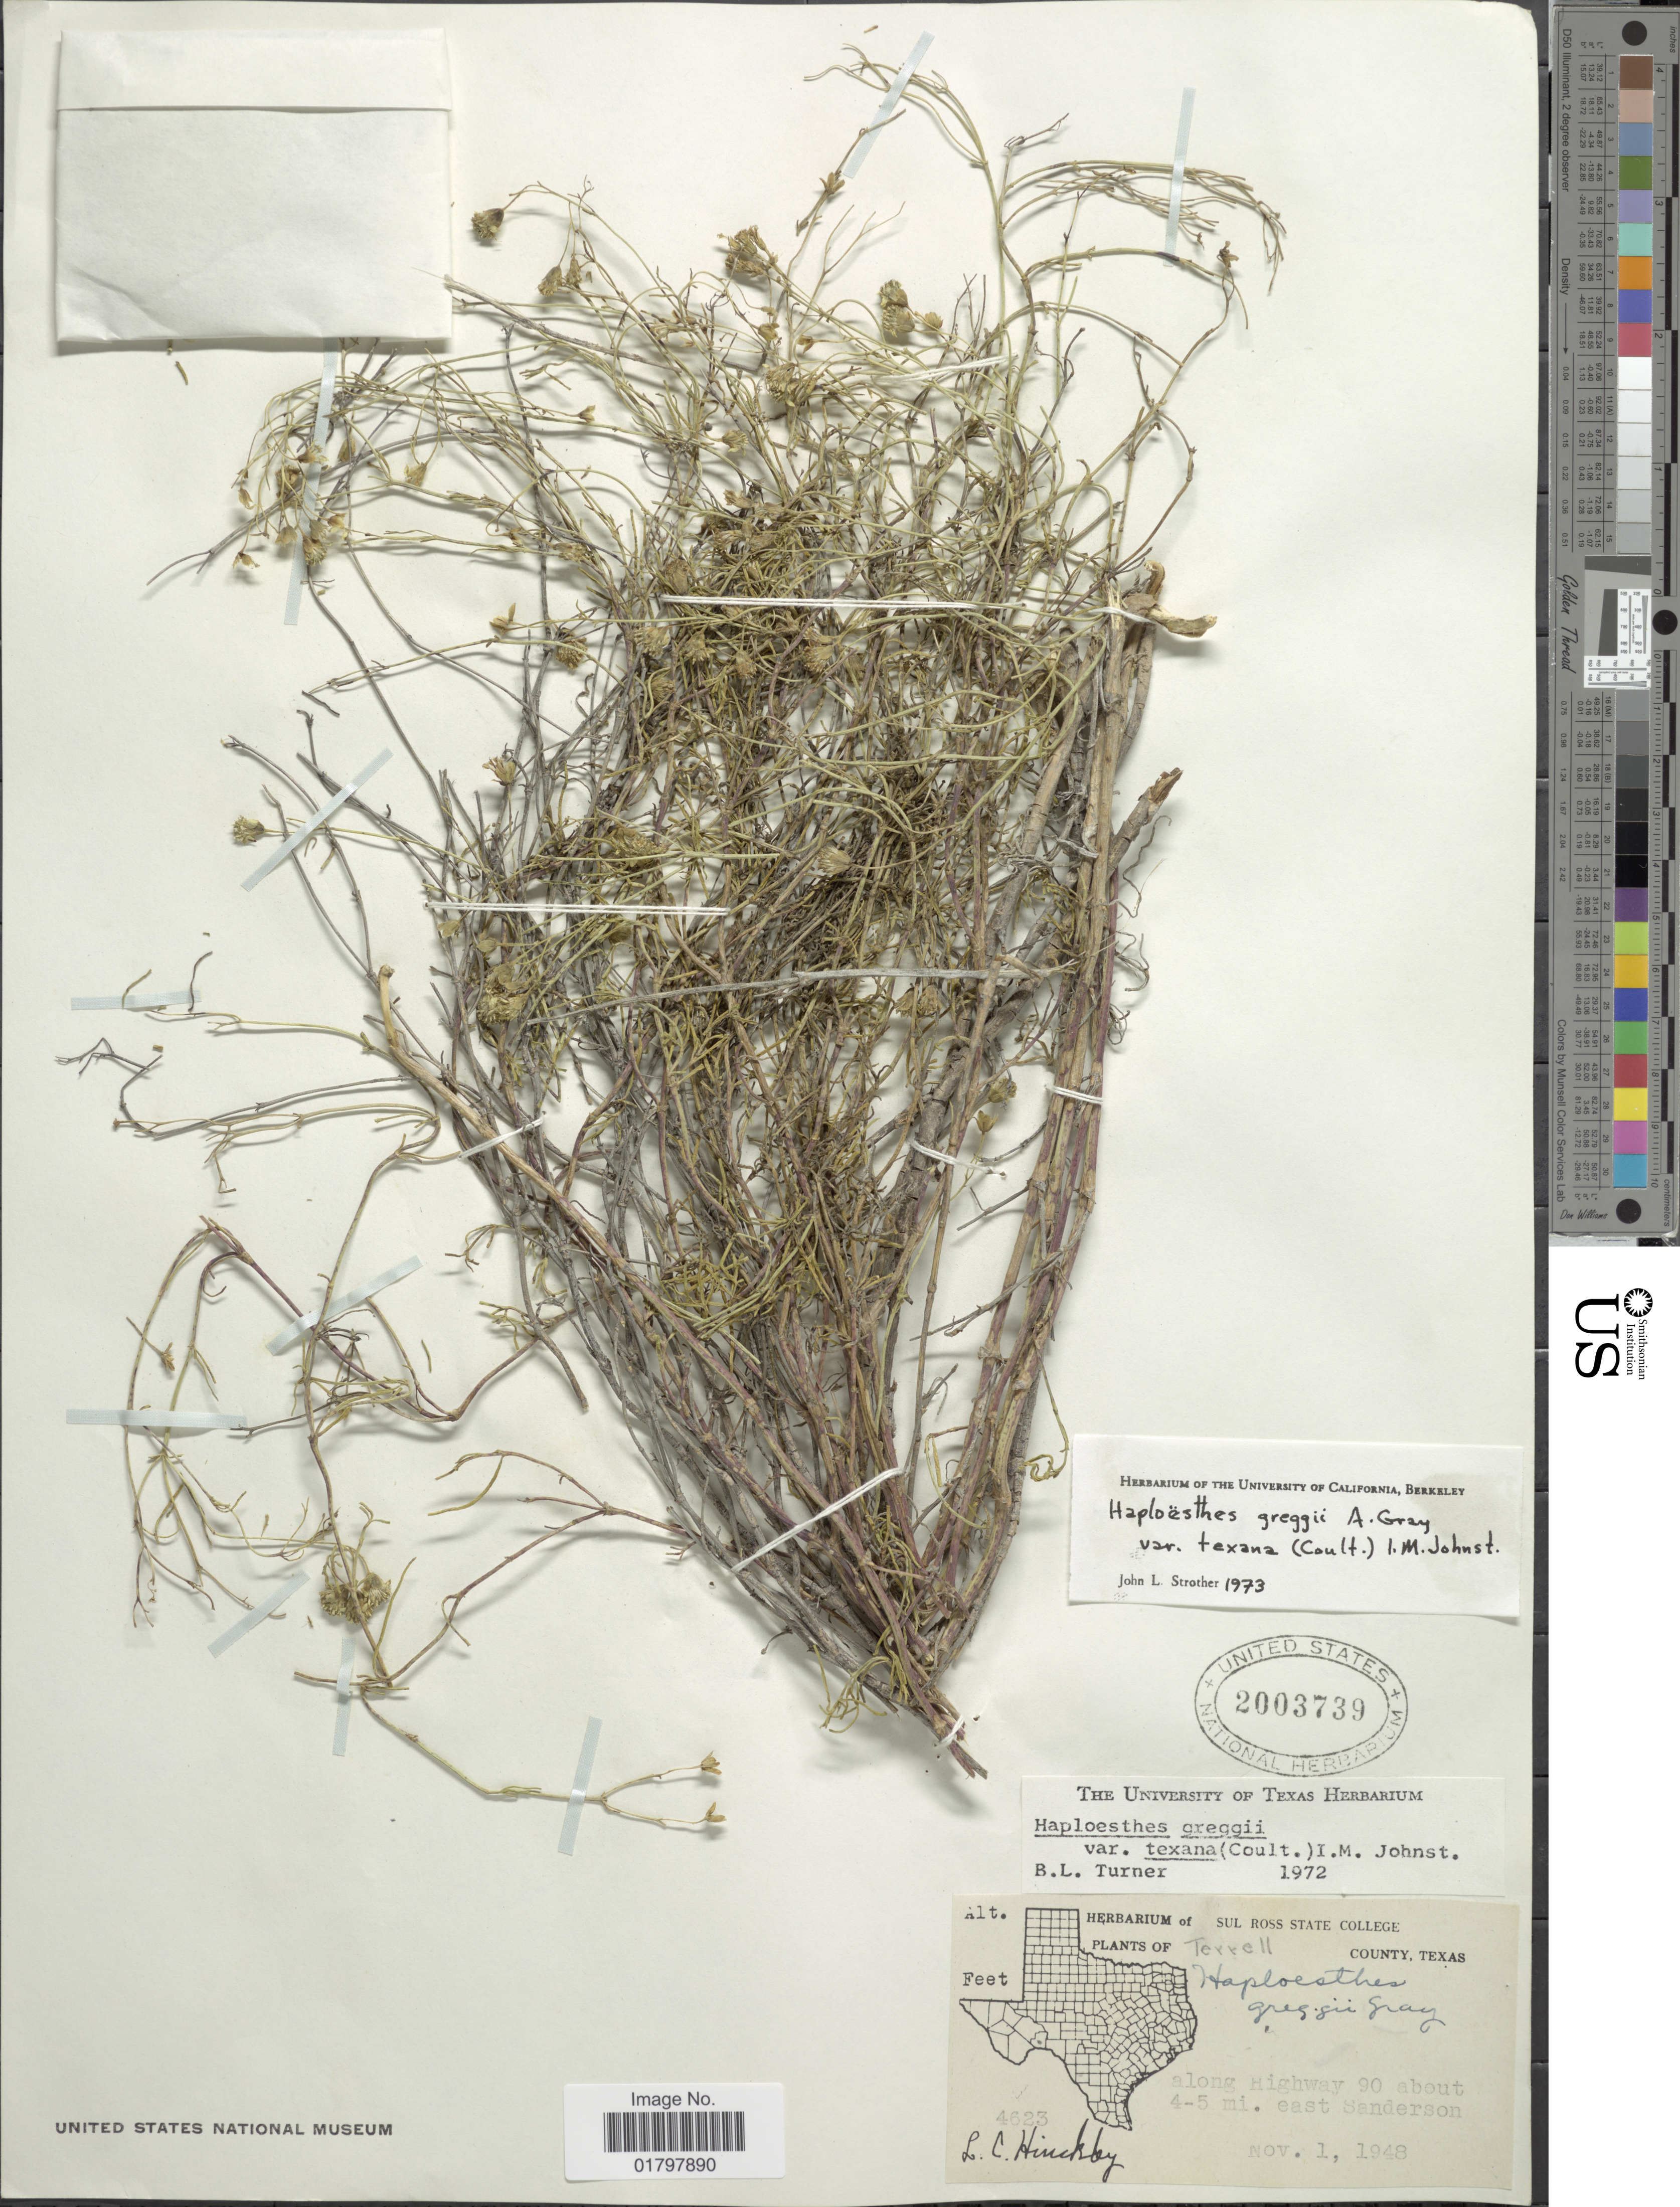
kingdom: Plantae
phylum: Tracheophyta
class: Magnoliopsida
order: Asterales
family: Asteraceae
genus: Haploesthes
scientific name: Haploesthes greggii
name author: A. Gray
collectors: L. Hinckley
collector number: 4623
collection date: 1948-11-01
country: United States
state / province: Texas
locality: Terrell County, Texas. Along Highway 90 about 4-5 mi. east Sanderson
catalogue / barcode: US 2003739